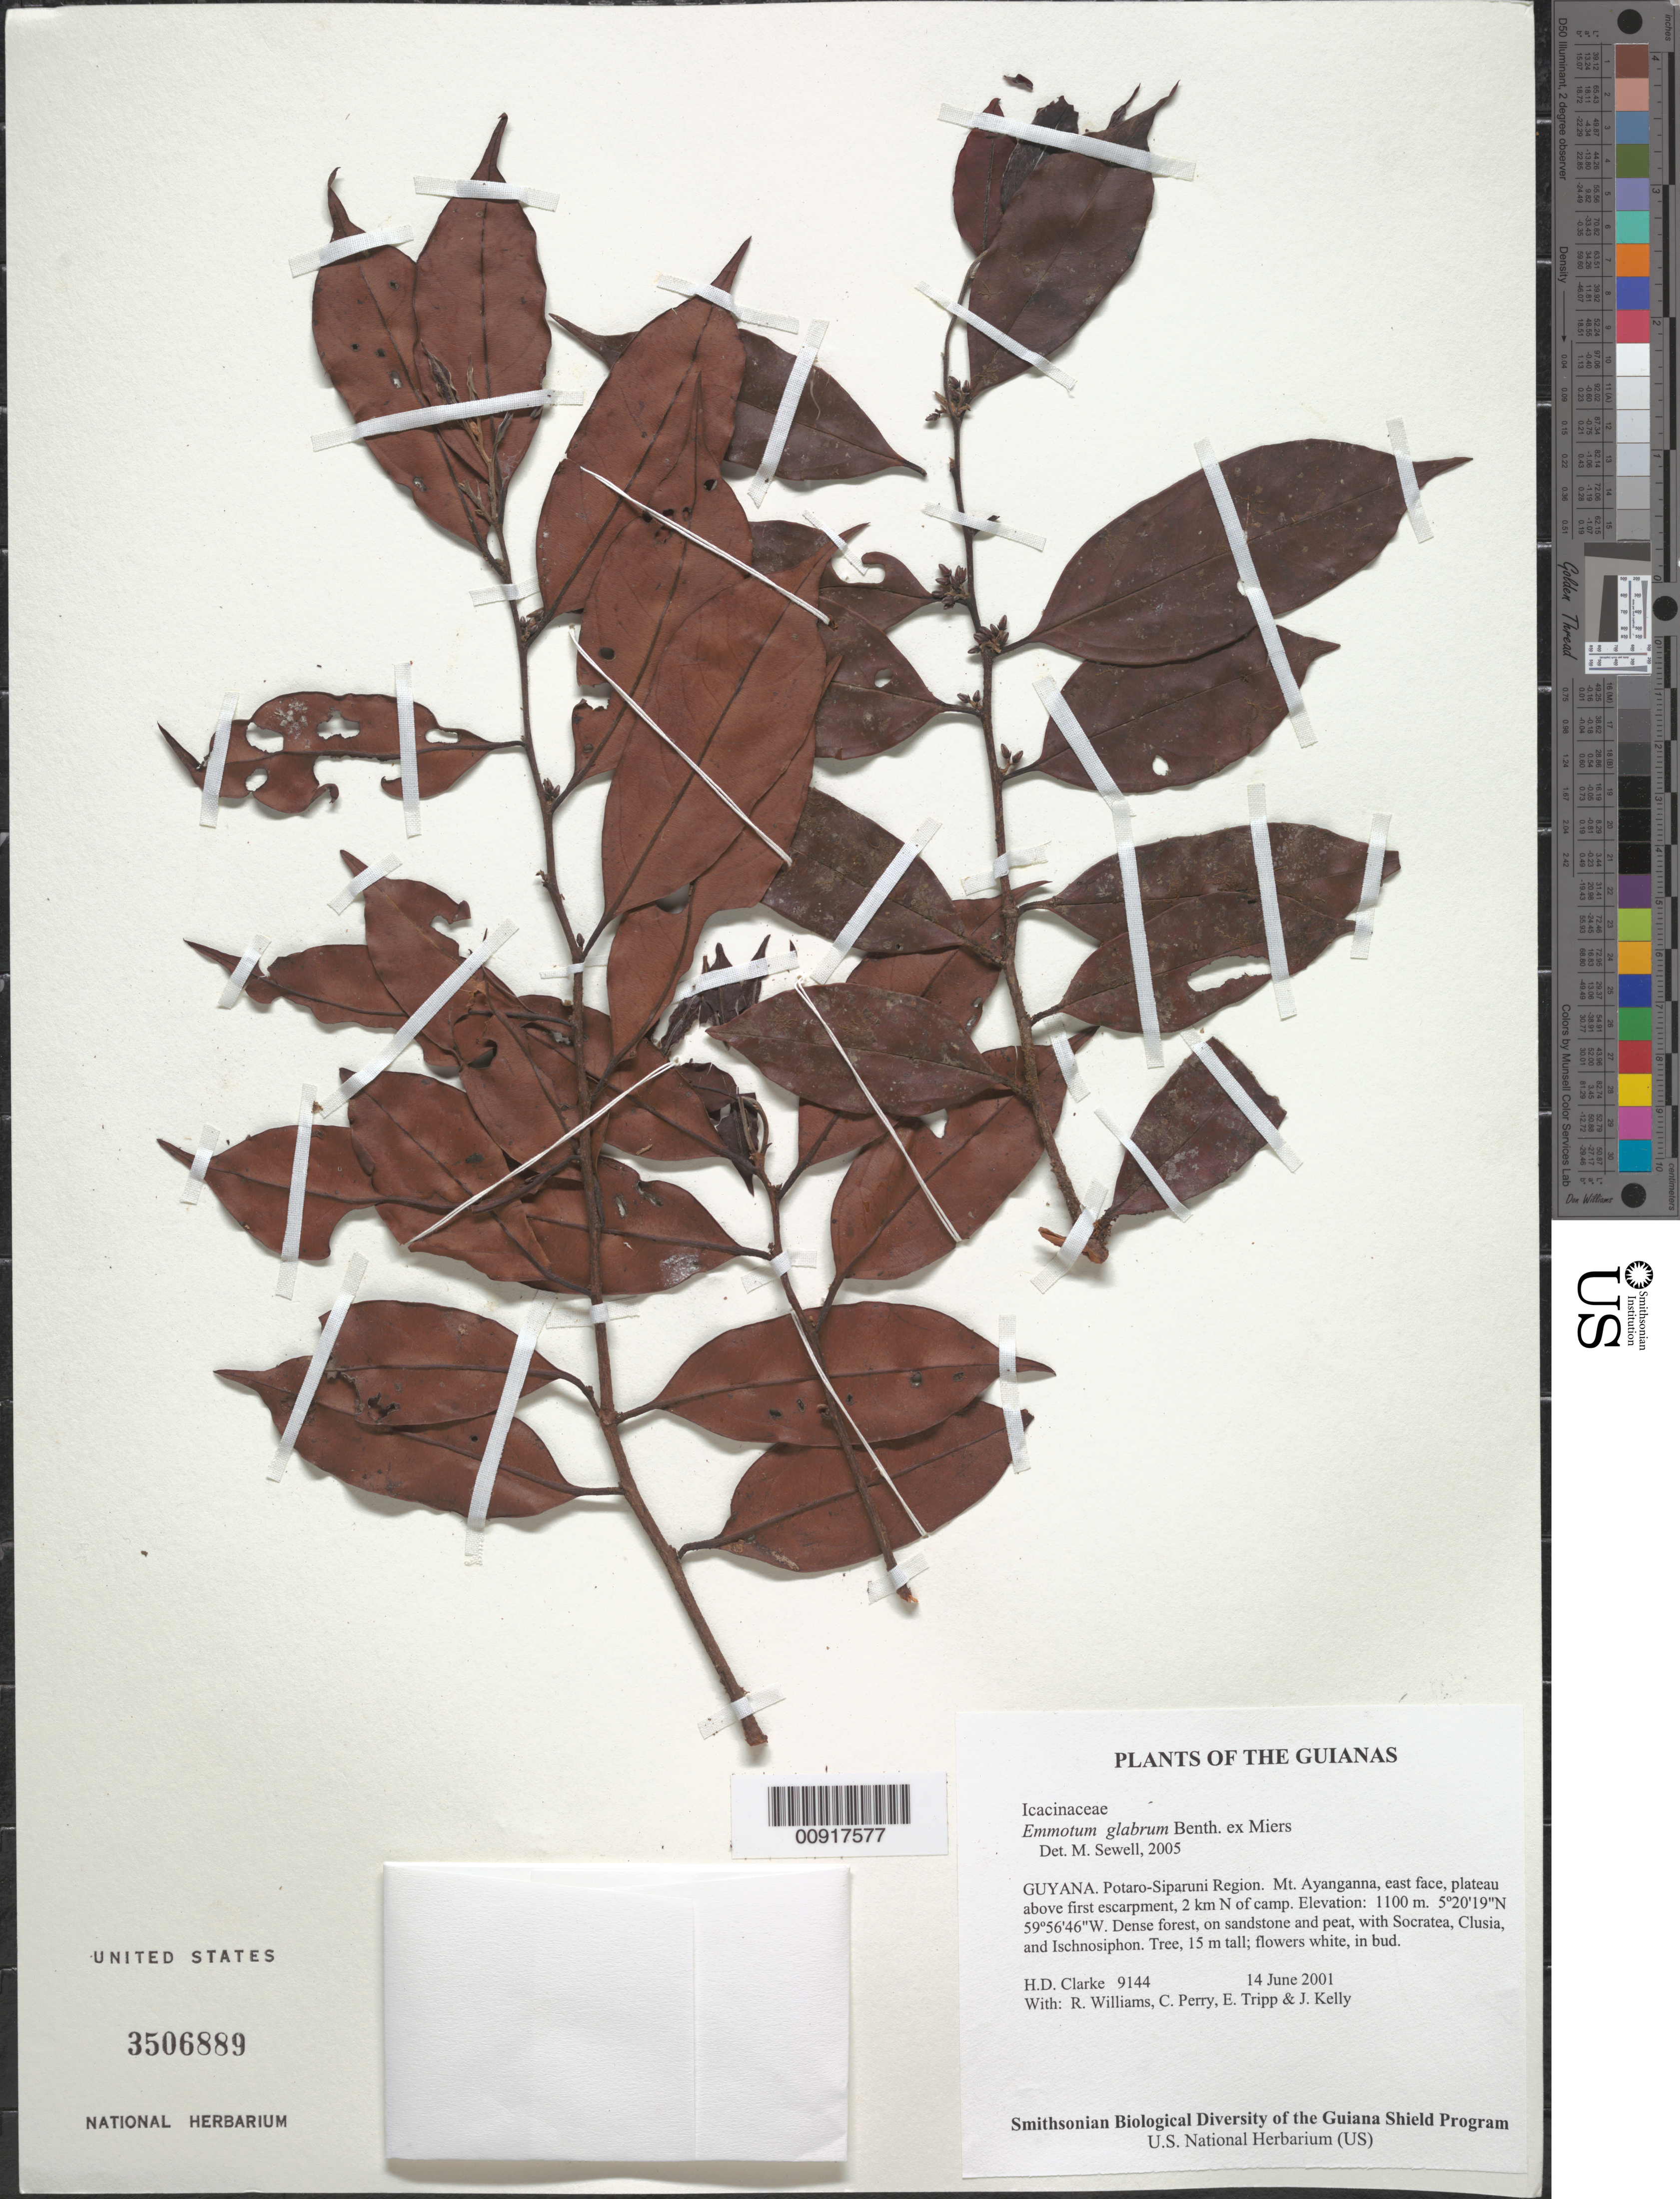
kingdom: Plantae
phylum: Tracheophyta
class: Magnoliopsida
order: Metteniusales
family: Metteniusaceae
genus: Emmotum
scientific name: Emmotum glabrum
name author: Benth. ex Miers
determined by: Sewell, M.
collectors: H. D. Clarke, R. Williams, C. Perry, E. Tripp & J. Kelly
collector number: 9144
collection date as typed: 14 June 2001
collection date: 2001-06-14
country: Guyana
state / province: Potaro-Siparuni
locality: Mt. Ayanganna, east face, plateau above first escarpment, 2 km N of camp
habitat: Dense forest, on sandstone and peat, with Socratea, Clusia, and Ischnosiphon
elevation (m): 1100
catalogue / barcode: US 3506889